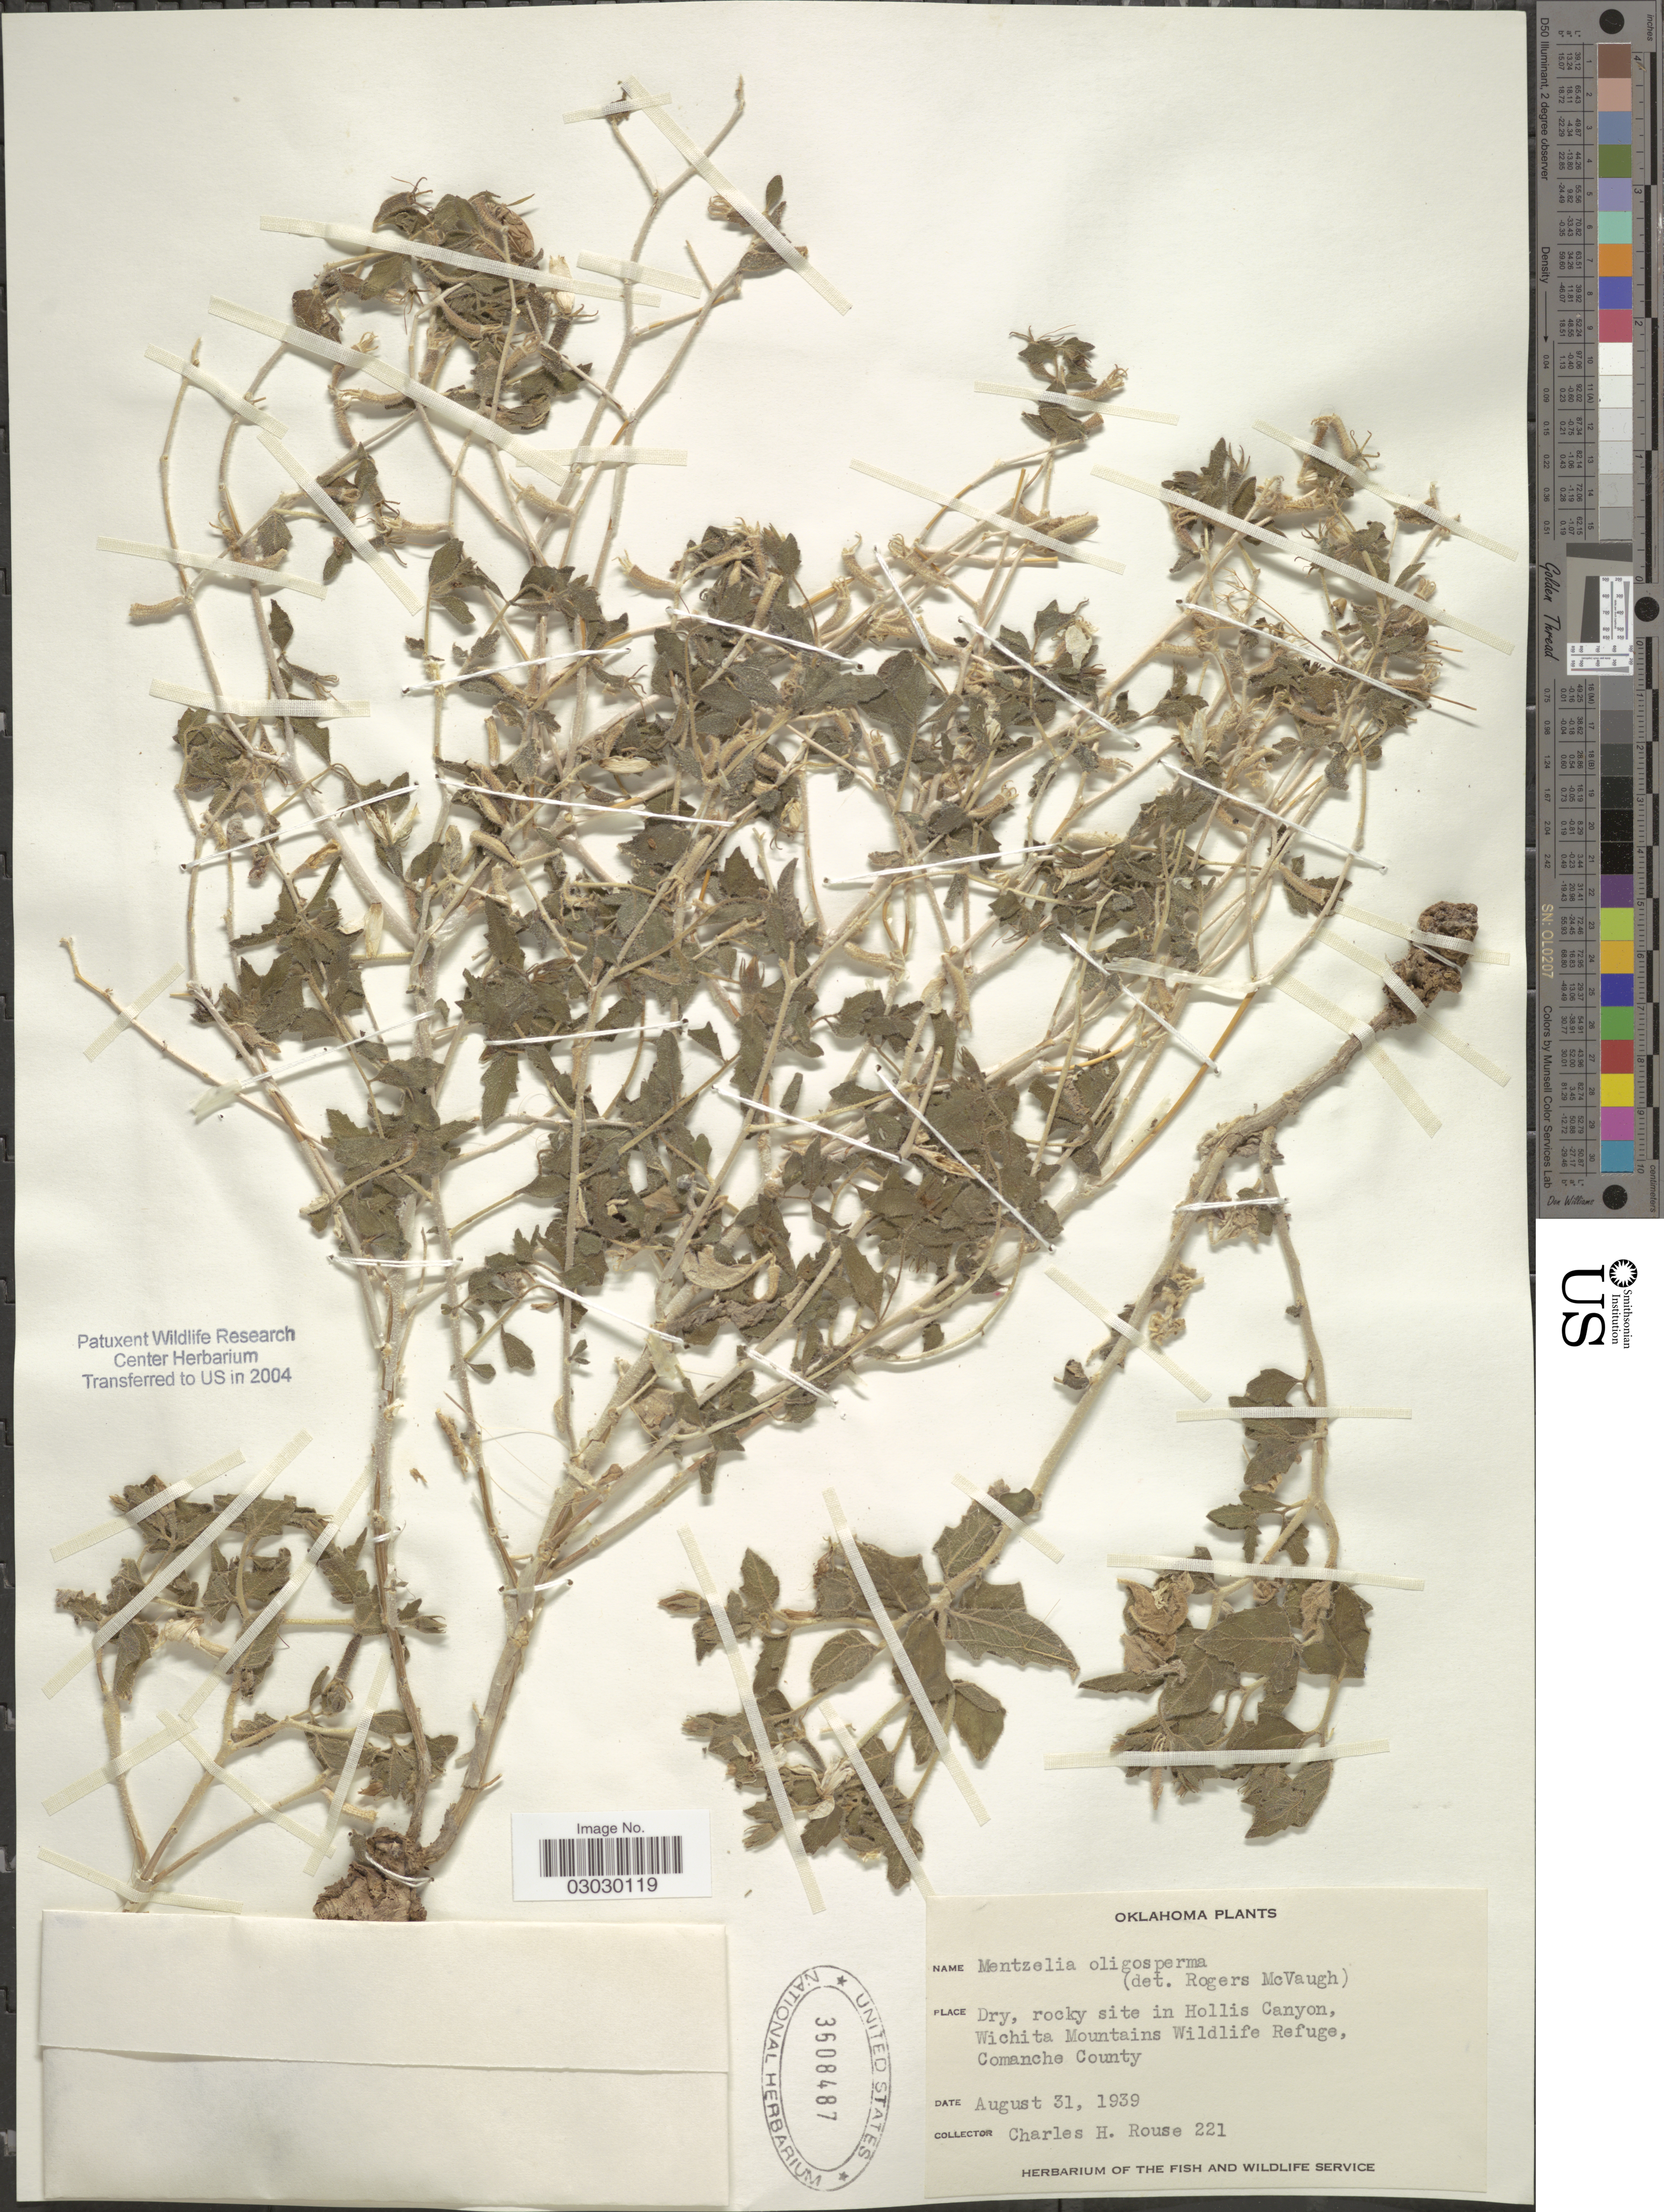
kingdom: Plantae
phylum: Tracheophyta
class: Magnoliopsida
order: Cornales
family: Loasaceae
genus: Mentzelia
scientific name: Mentzelia oligosperma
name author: Nutt. ex Sims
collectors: C. Rouse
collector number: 221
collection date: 1939-08-31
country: United States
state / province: Oklahoma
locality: Dry, rocky site in Hollis Canyon, Wichita Mountains Wildlife Refuge, Comanche County.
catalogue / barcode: US 3608487